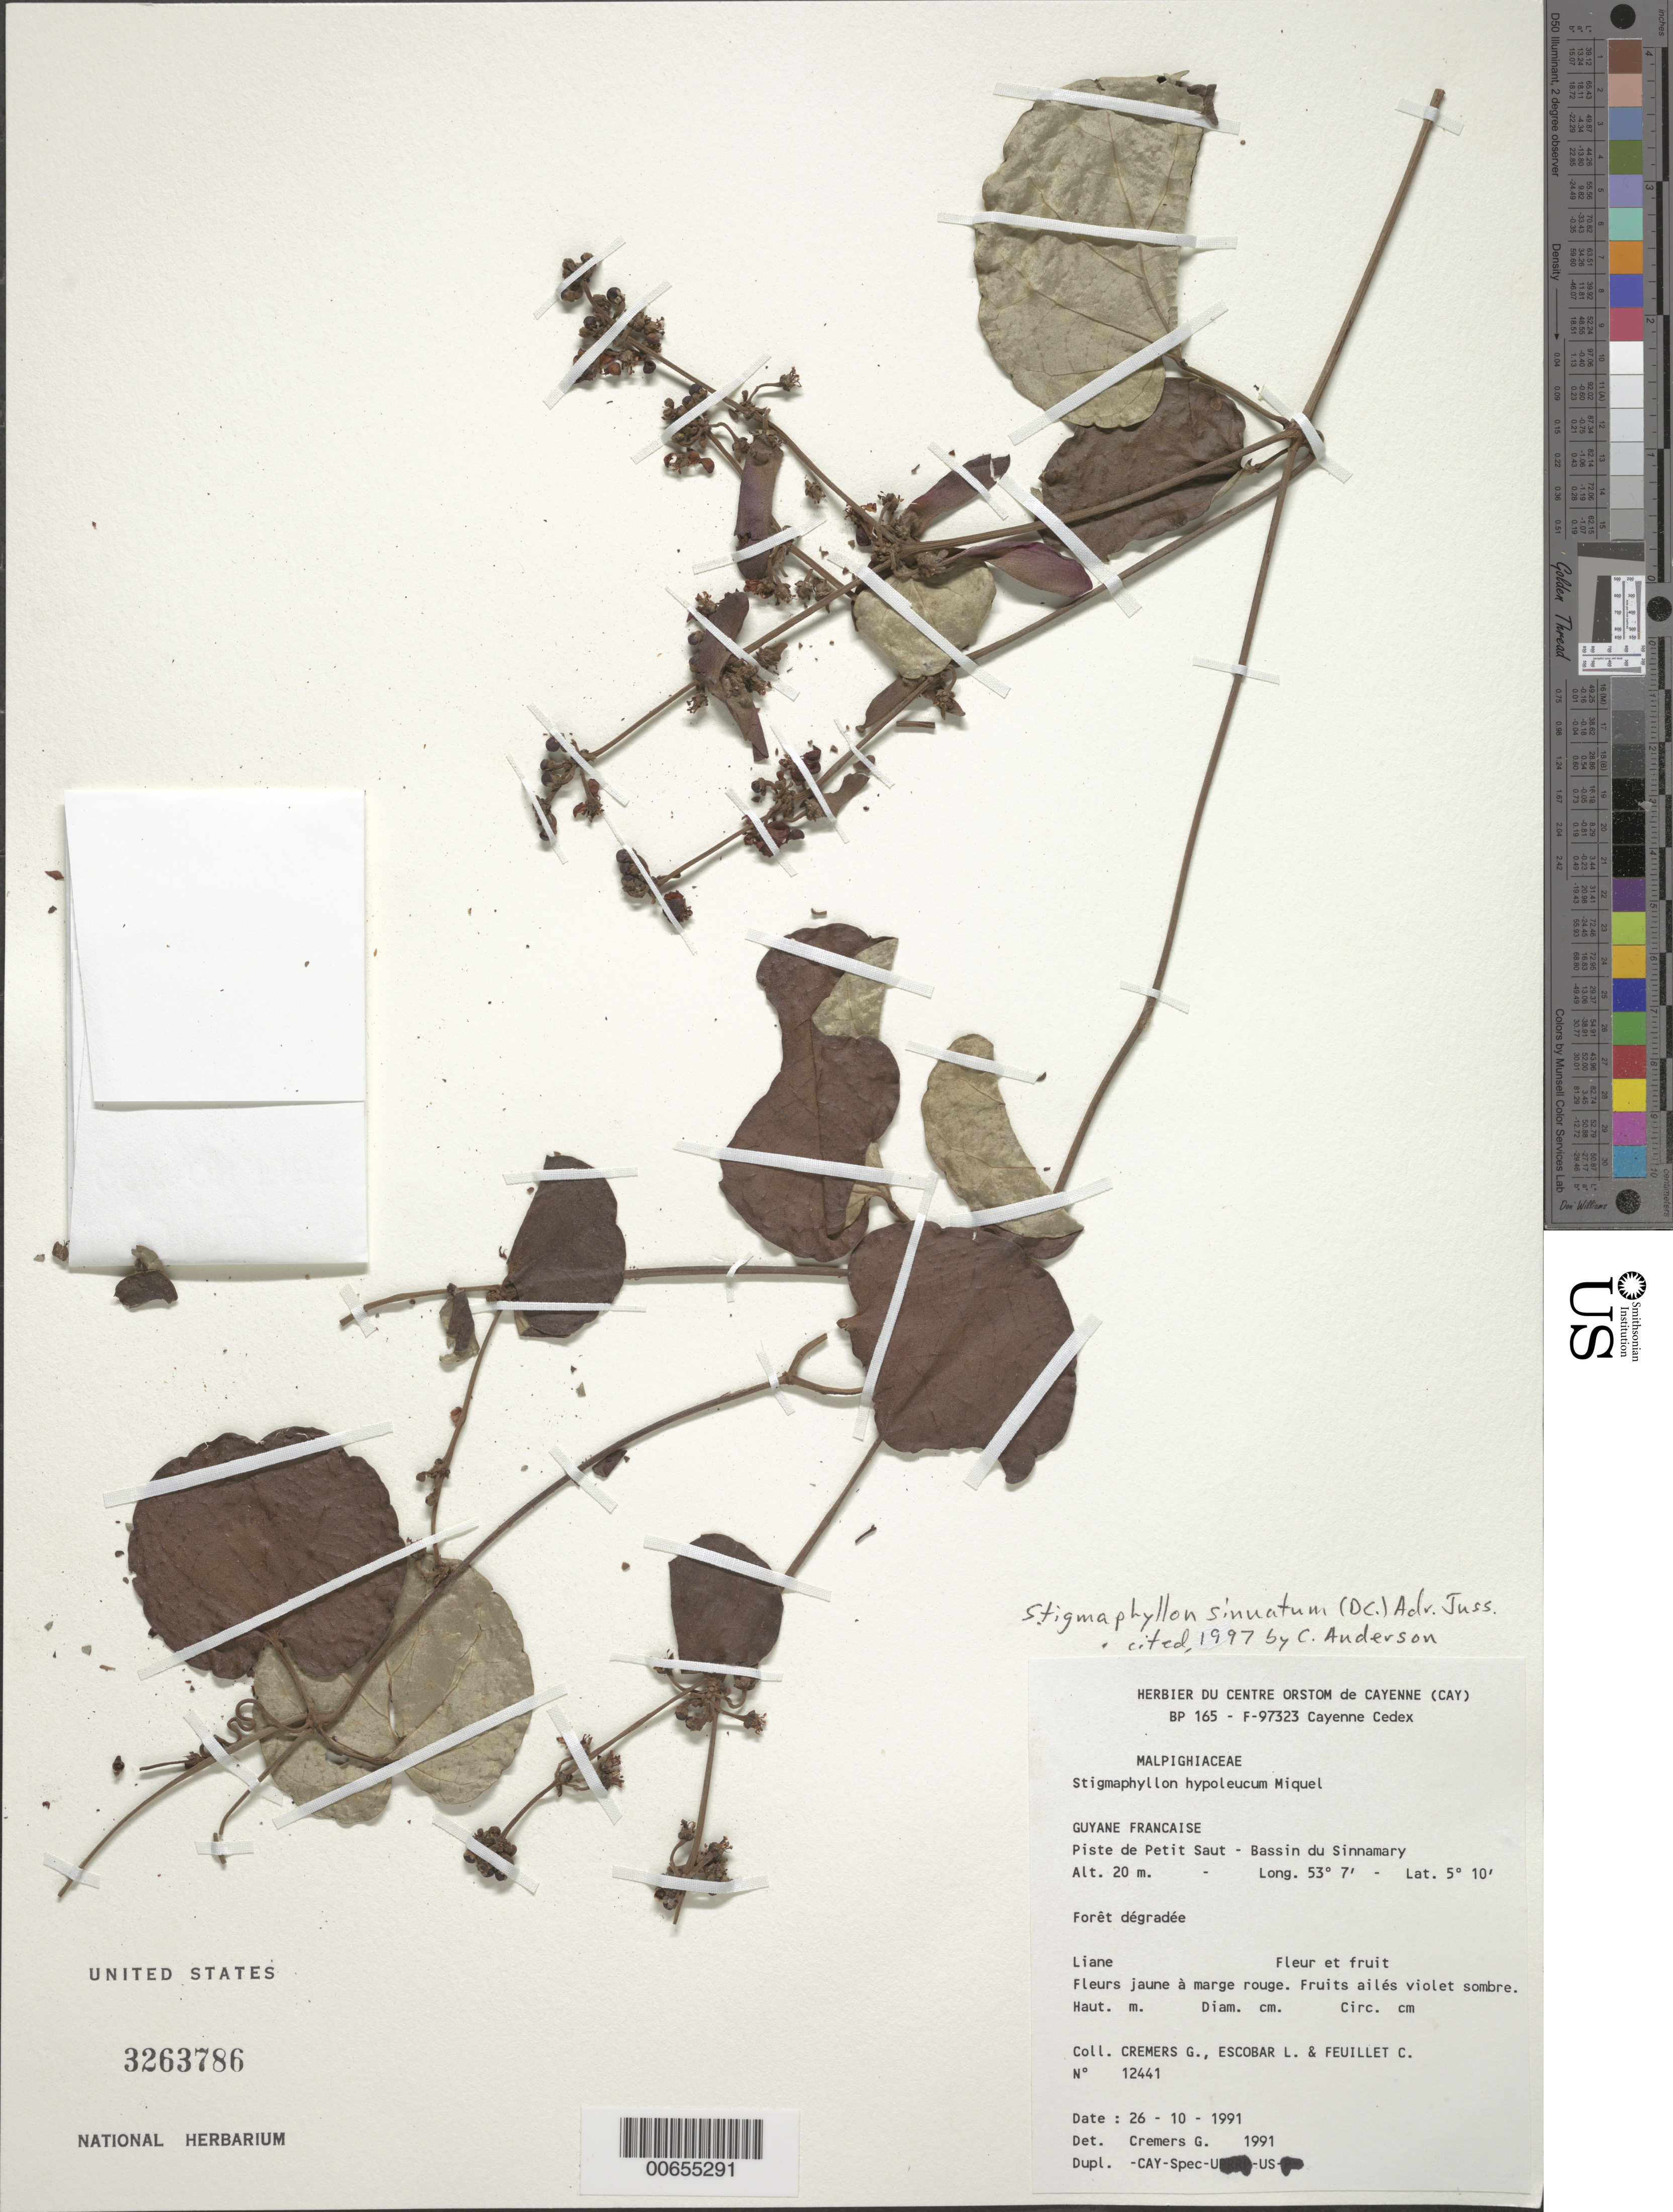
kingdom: Plantae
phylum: Tracheophyta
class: Magnoliopsida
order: Malpighiales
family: Malpighiaceae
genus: Stigmaphyllon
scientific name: Stigmaphyllon sinuatum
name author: (DC.) A. Juss.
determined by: Anderson, C.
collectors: G. Cremers, L. Escobar & C. Feuillet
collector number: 12441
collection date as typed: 26-Oct-91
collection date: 1991-10-26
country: French Guiana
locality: Piste de Petit Saut, Bassin du Sinnamary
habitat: Disturbed forest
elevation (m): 20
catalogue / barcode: US 3263786